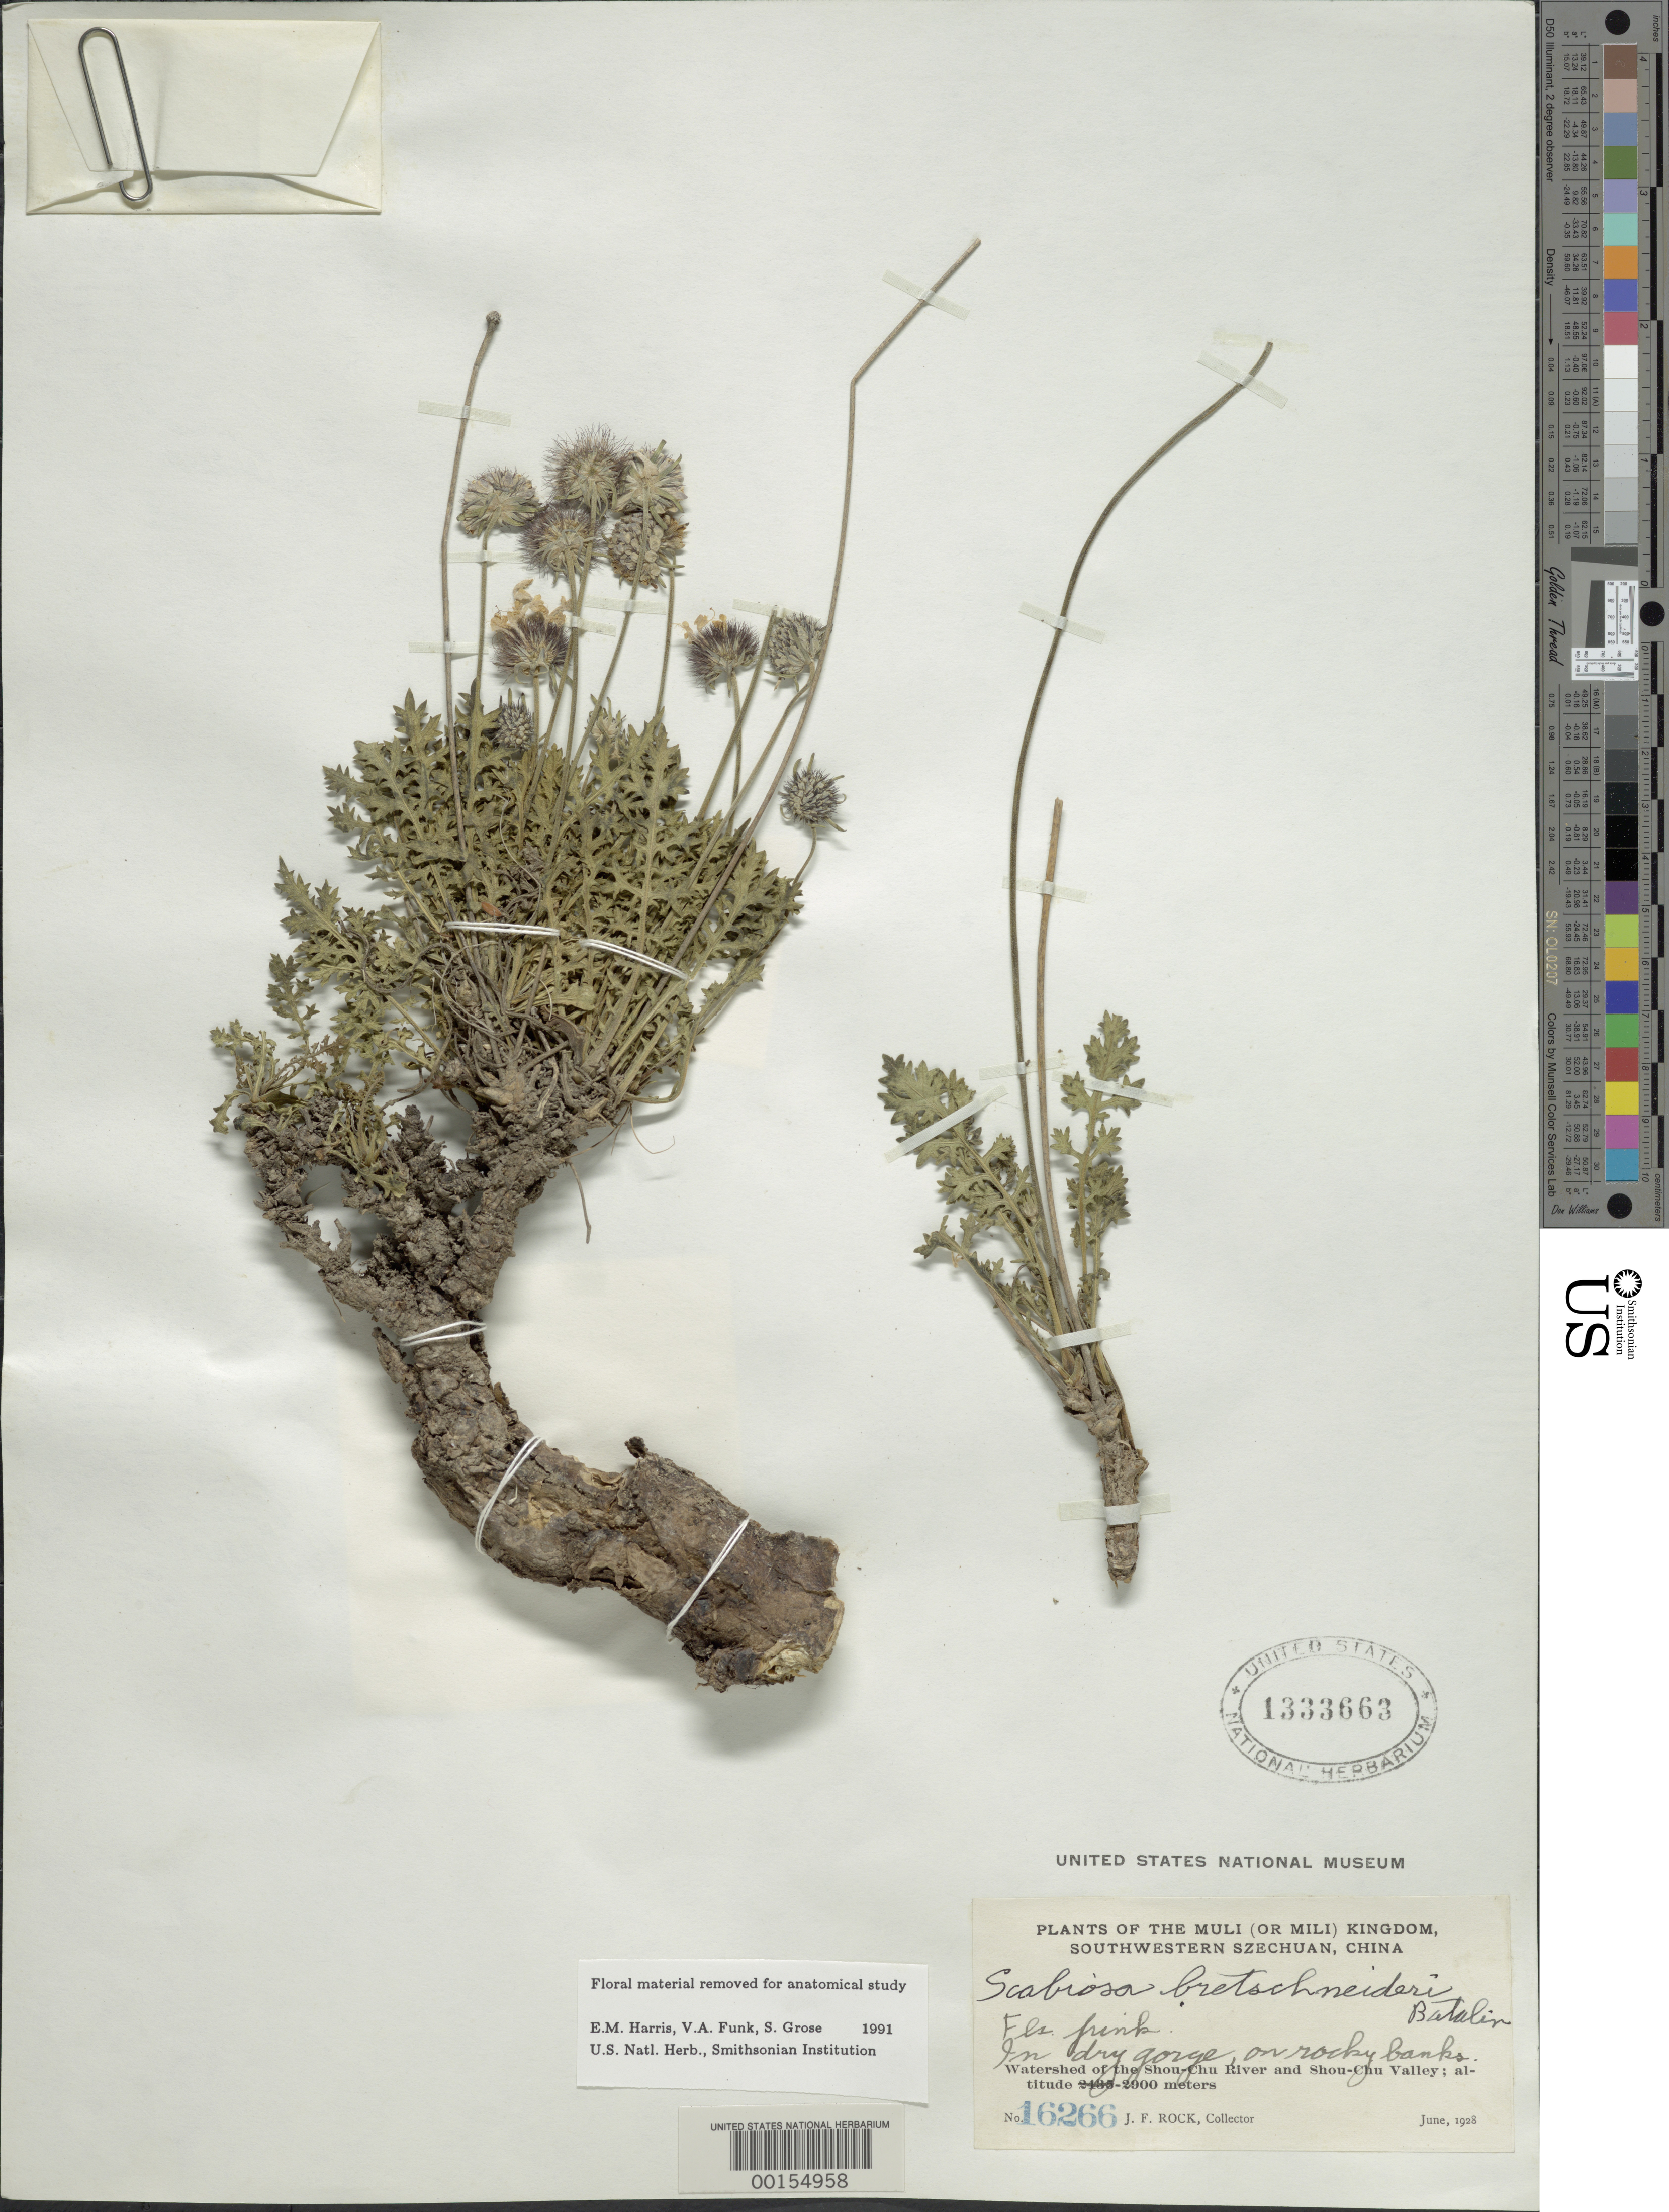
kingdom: Plantae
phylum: Tracheophyta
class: Magnoliopsida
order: Dipsacales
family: Caprifoliaceae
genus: Scabiosa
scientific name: Scabiosa bretschneideri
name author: Batal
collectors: J. F. Rock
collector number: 16266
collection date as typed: Jun 1928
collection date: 1928-06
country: China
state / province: Sichuan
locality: Watershed of the Shou-Chu River and Shou-Chu Valley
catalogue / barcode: US 1333663